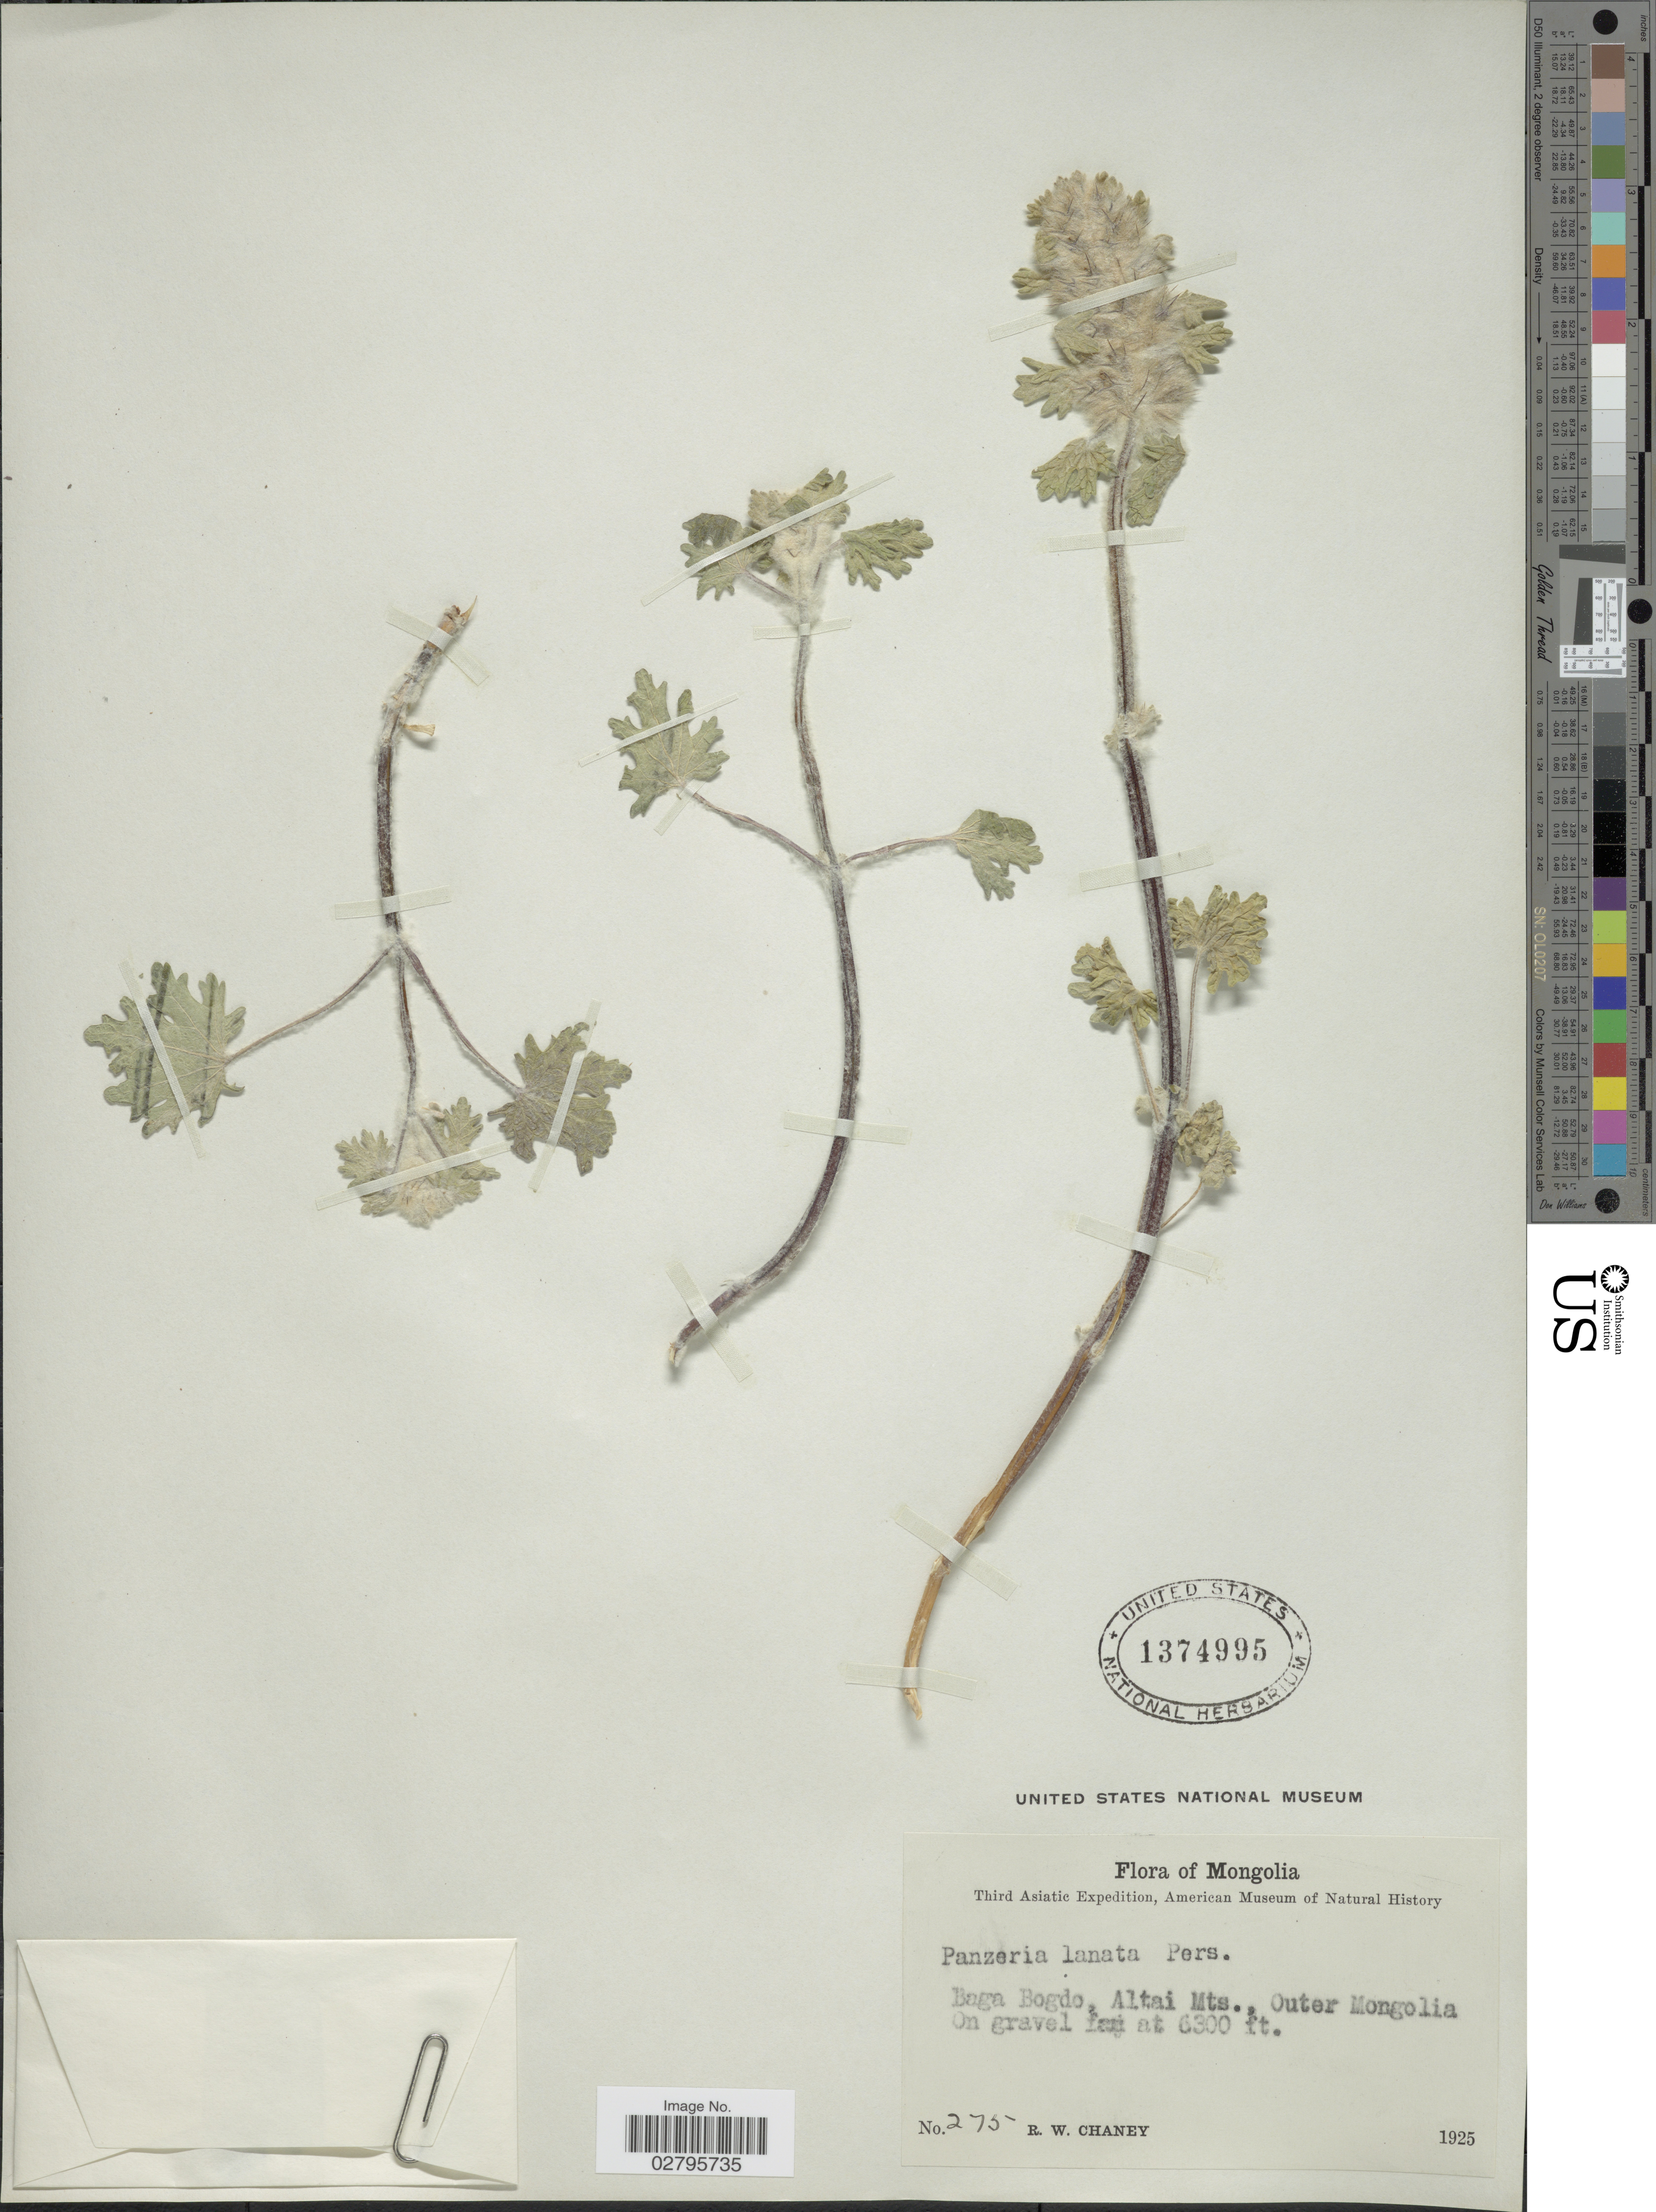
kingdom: Plantae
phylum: Tracheophyta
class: Magnoliopsida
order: Lamiales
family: Lamiaceae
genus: Panzerina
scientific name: Panzerina lanata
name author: (L.) Soják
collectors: R. Chaney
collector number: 275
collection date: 1925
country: Mongolia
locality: Baga Bogdo, Altai Mts., Outer Mongolia.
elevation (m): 1920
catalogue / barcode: US 1374995